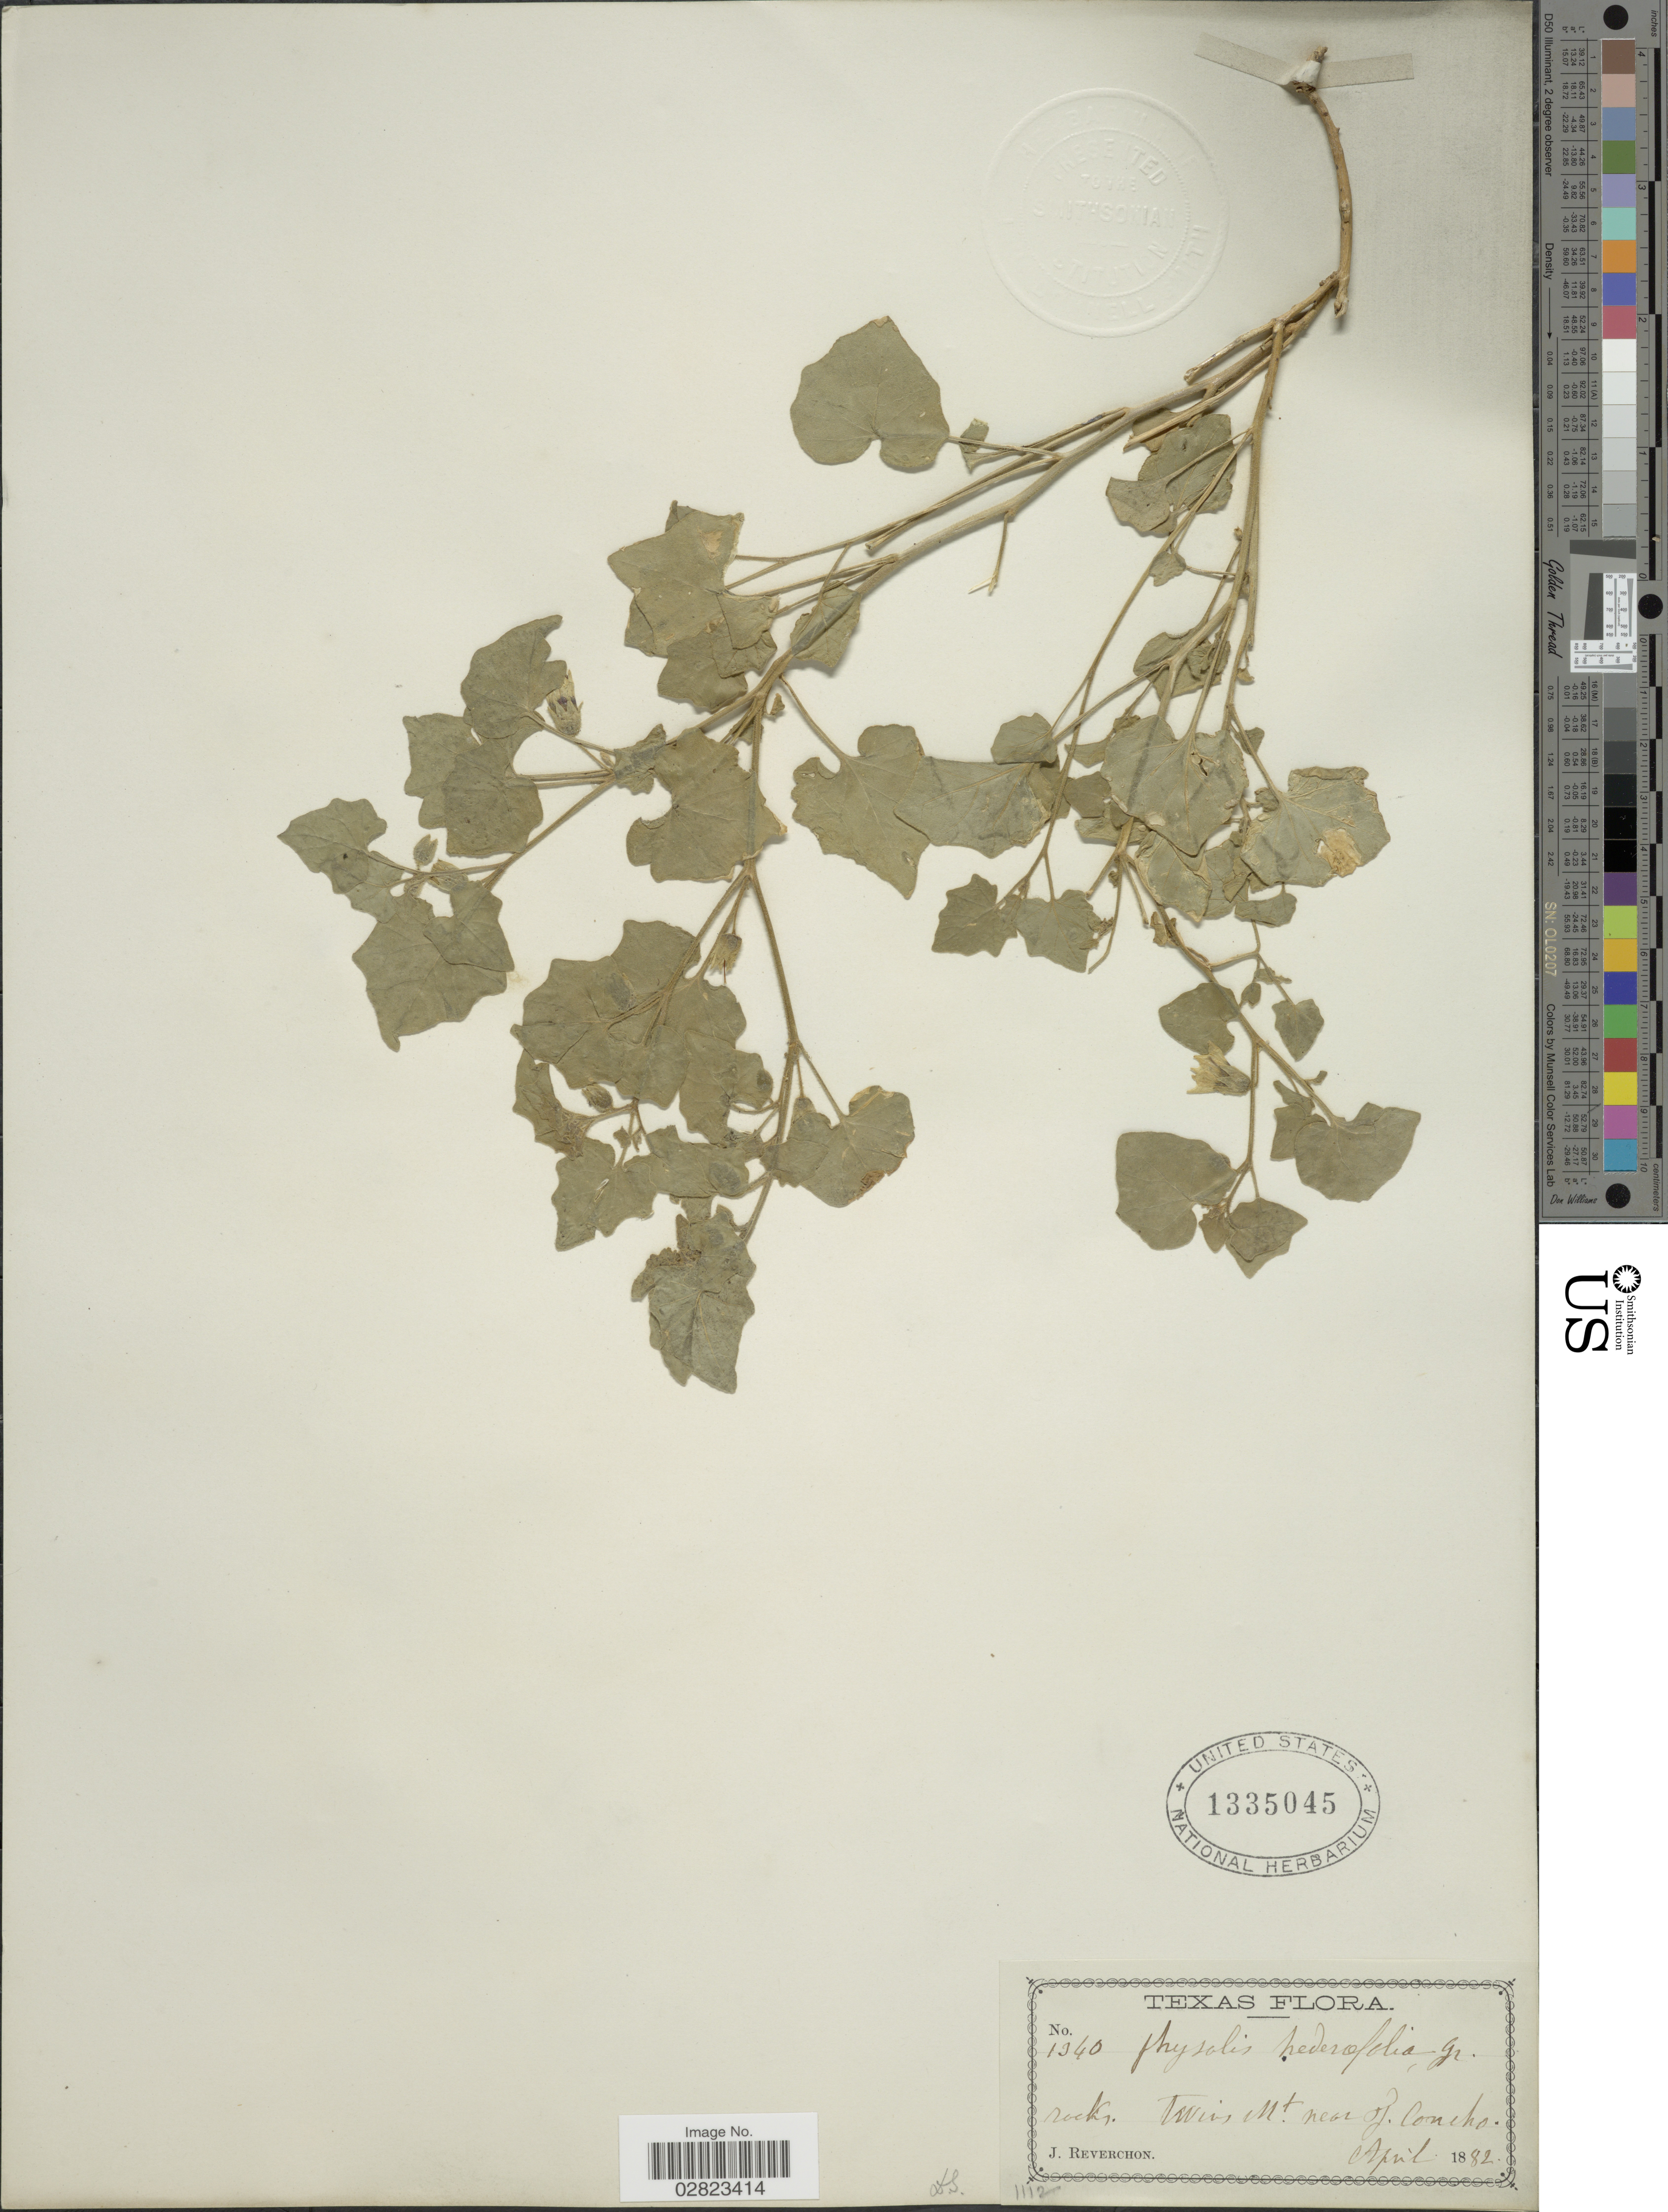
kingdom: Plantae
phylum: Tracheophyta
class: Magnoliopsida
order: Solanales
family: Solanaceae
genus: Physalis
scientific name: Physalis hederifolia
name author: A. Gray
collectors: J. Reverchon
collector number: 1340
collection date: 1882-04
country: United States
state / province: Texas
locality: Twins Mt. near F. Concho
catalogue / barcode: US 1335045